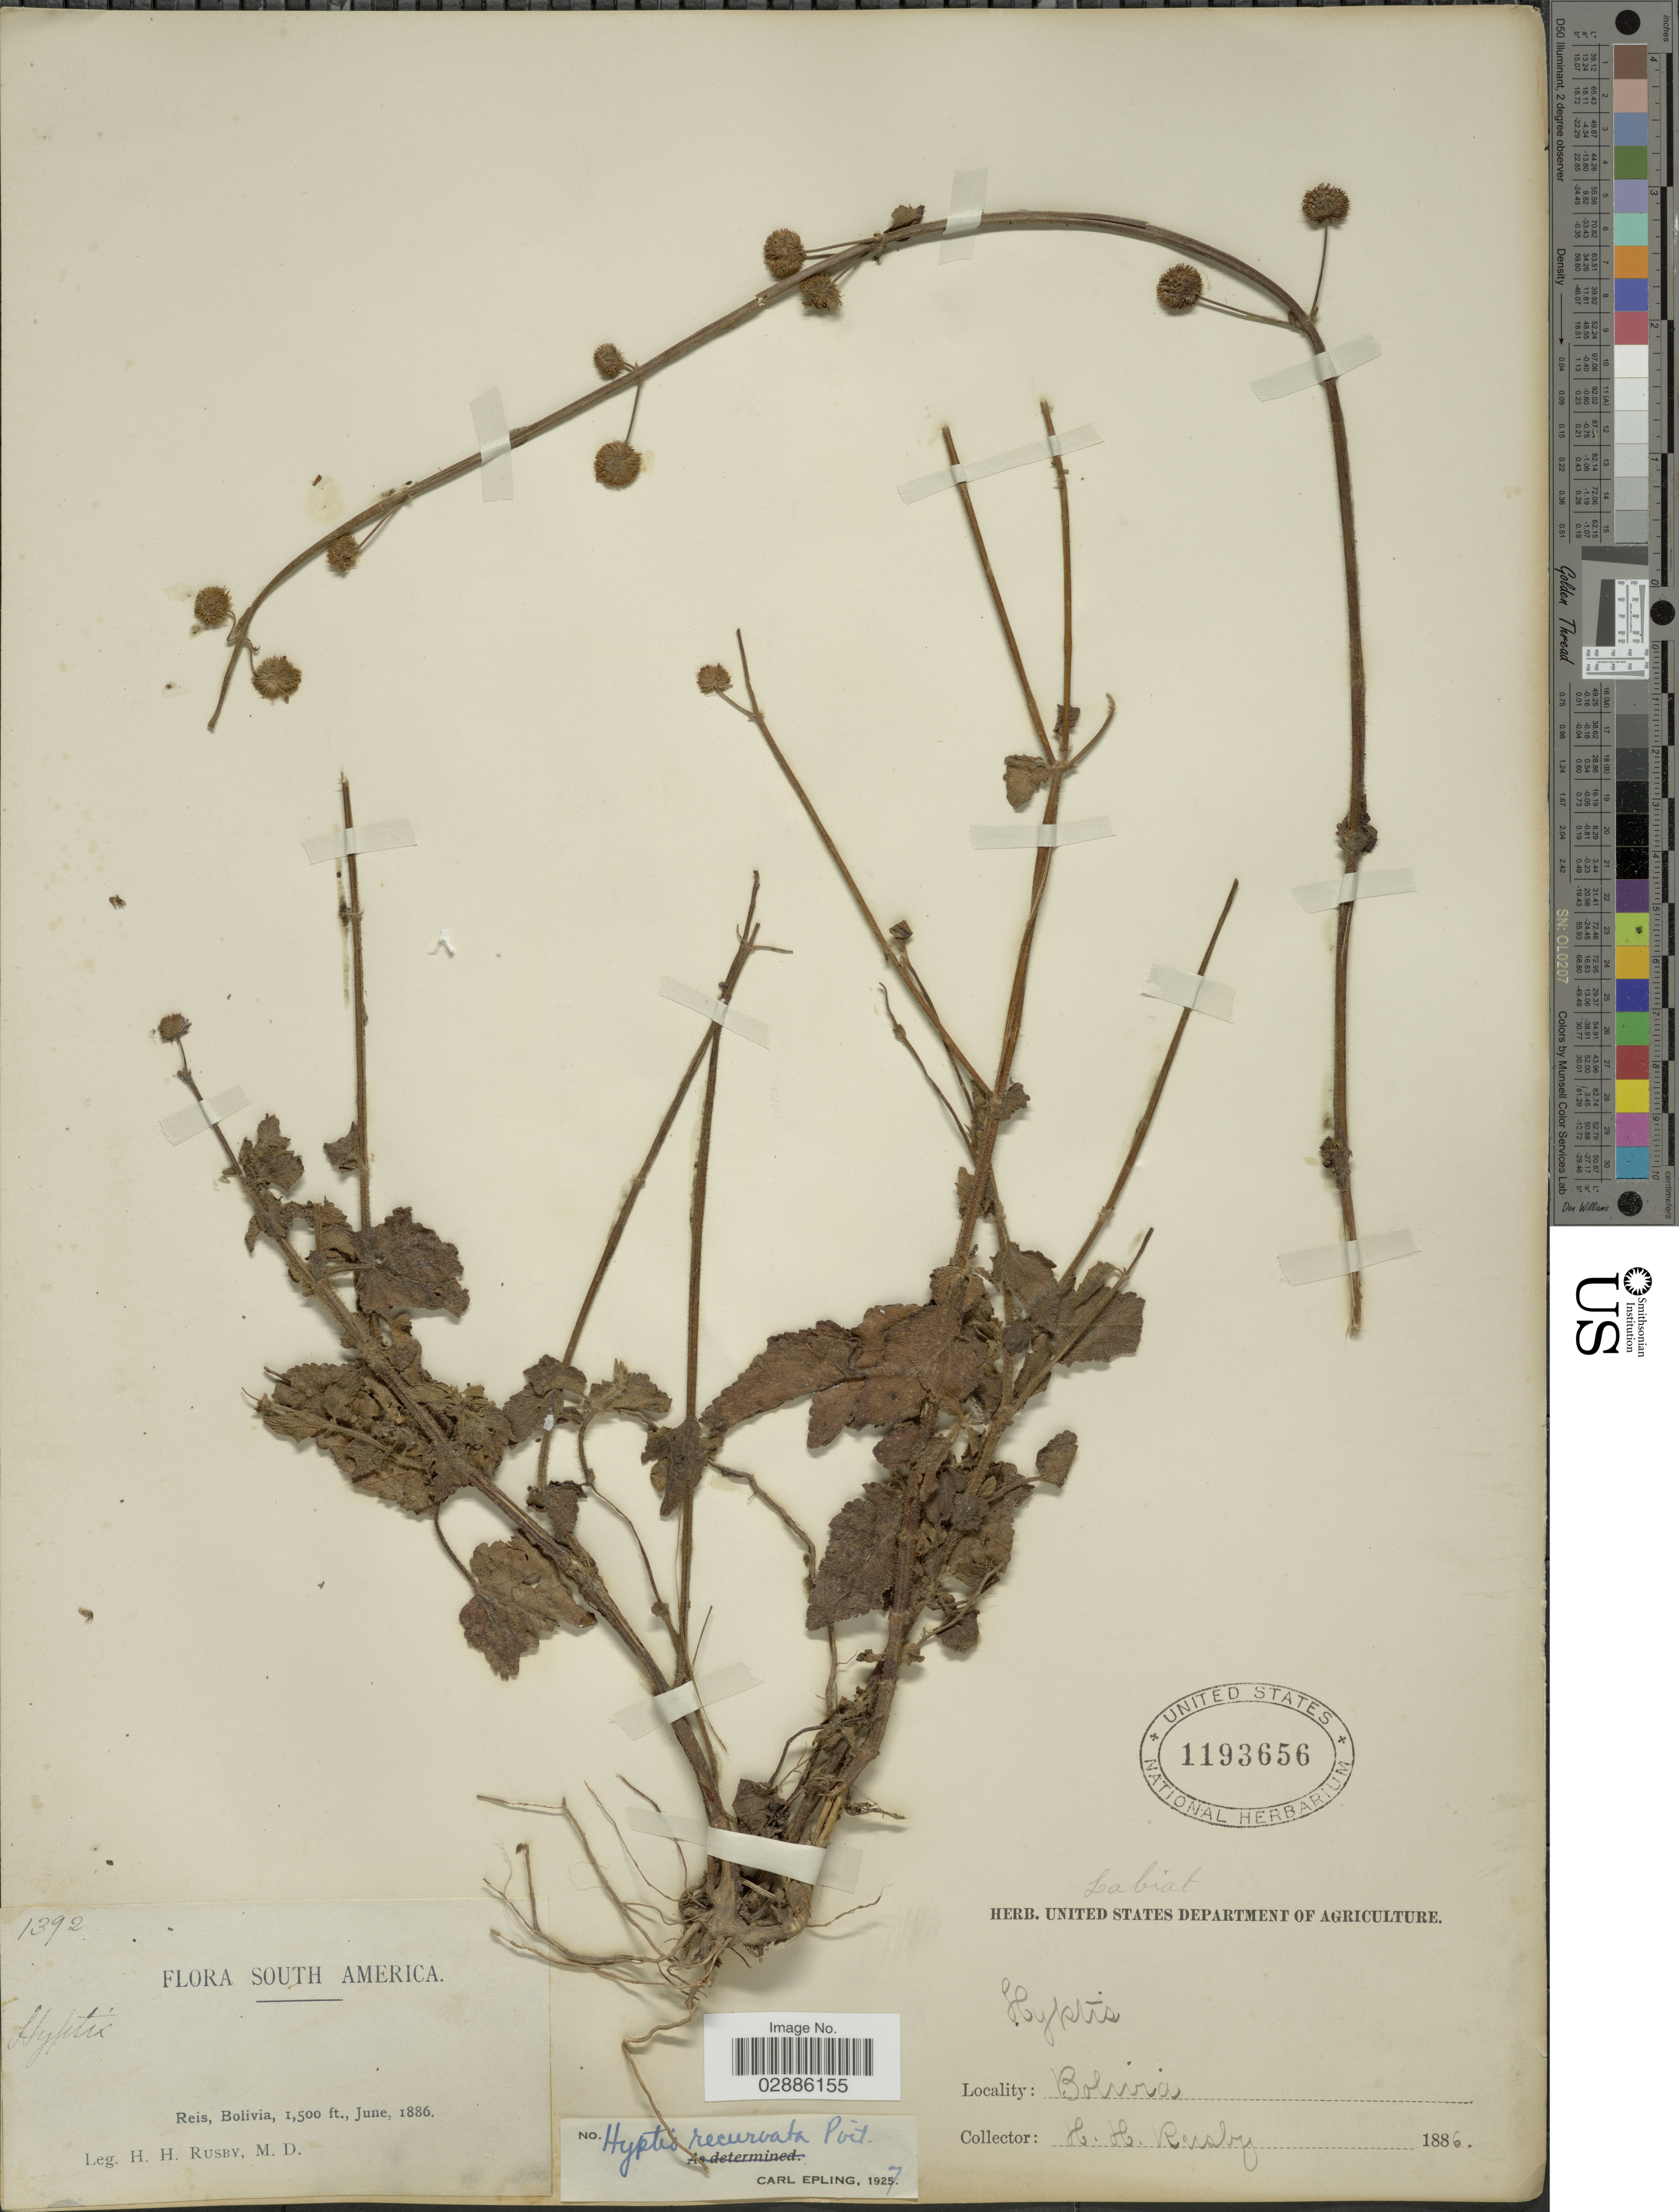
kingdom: Plantae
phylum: Tracheophyta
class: Magnoliopsida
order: Lamiales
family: Lamiaceae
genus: Hyptis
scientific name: Hyptis recurvata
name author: Poit.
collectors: H. H. Rusby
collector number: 1392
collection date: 1886-06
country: Bolivia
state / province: Pando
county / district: Nicolas Suarez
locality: Reis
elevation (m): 457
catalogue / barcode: US 1193656